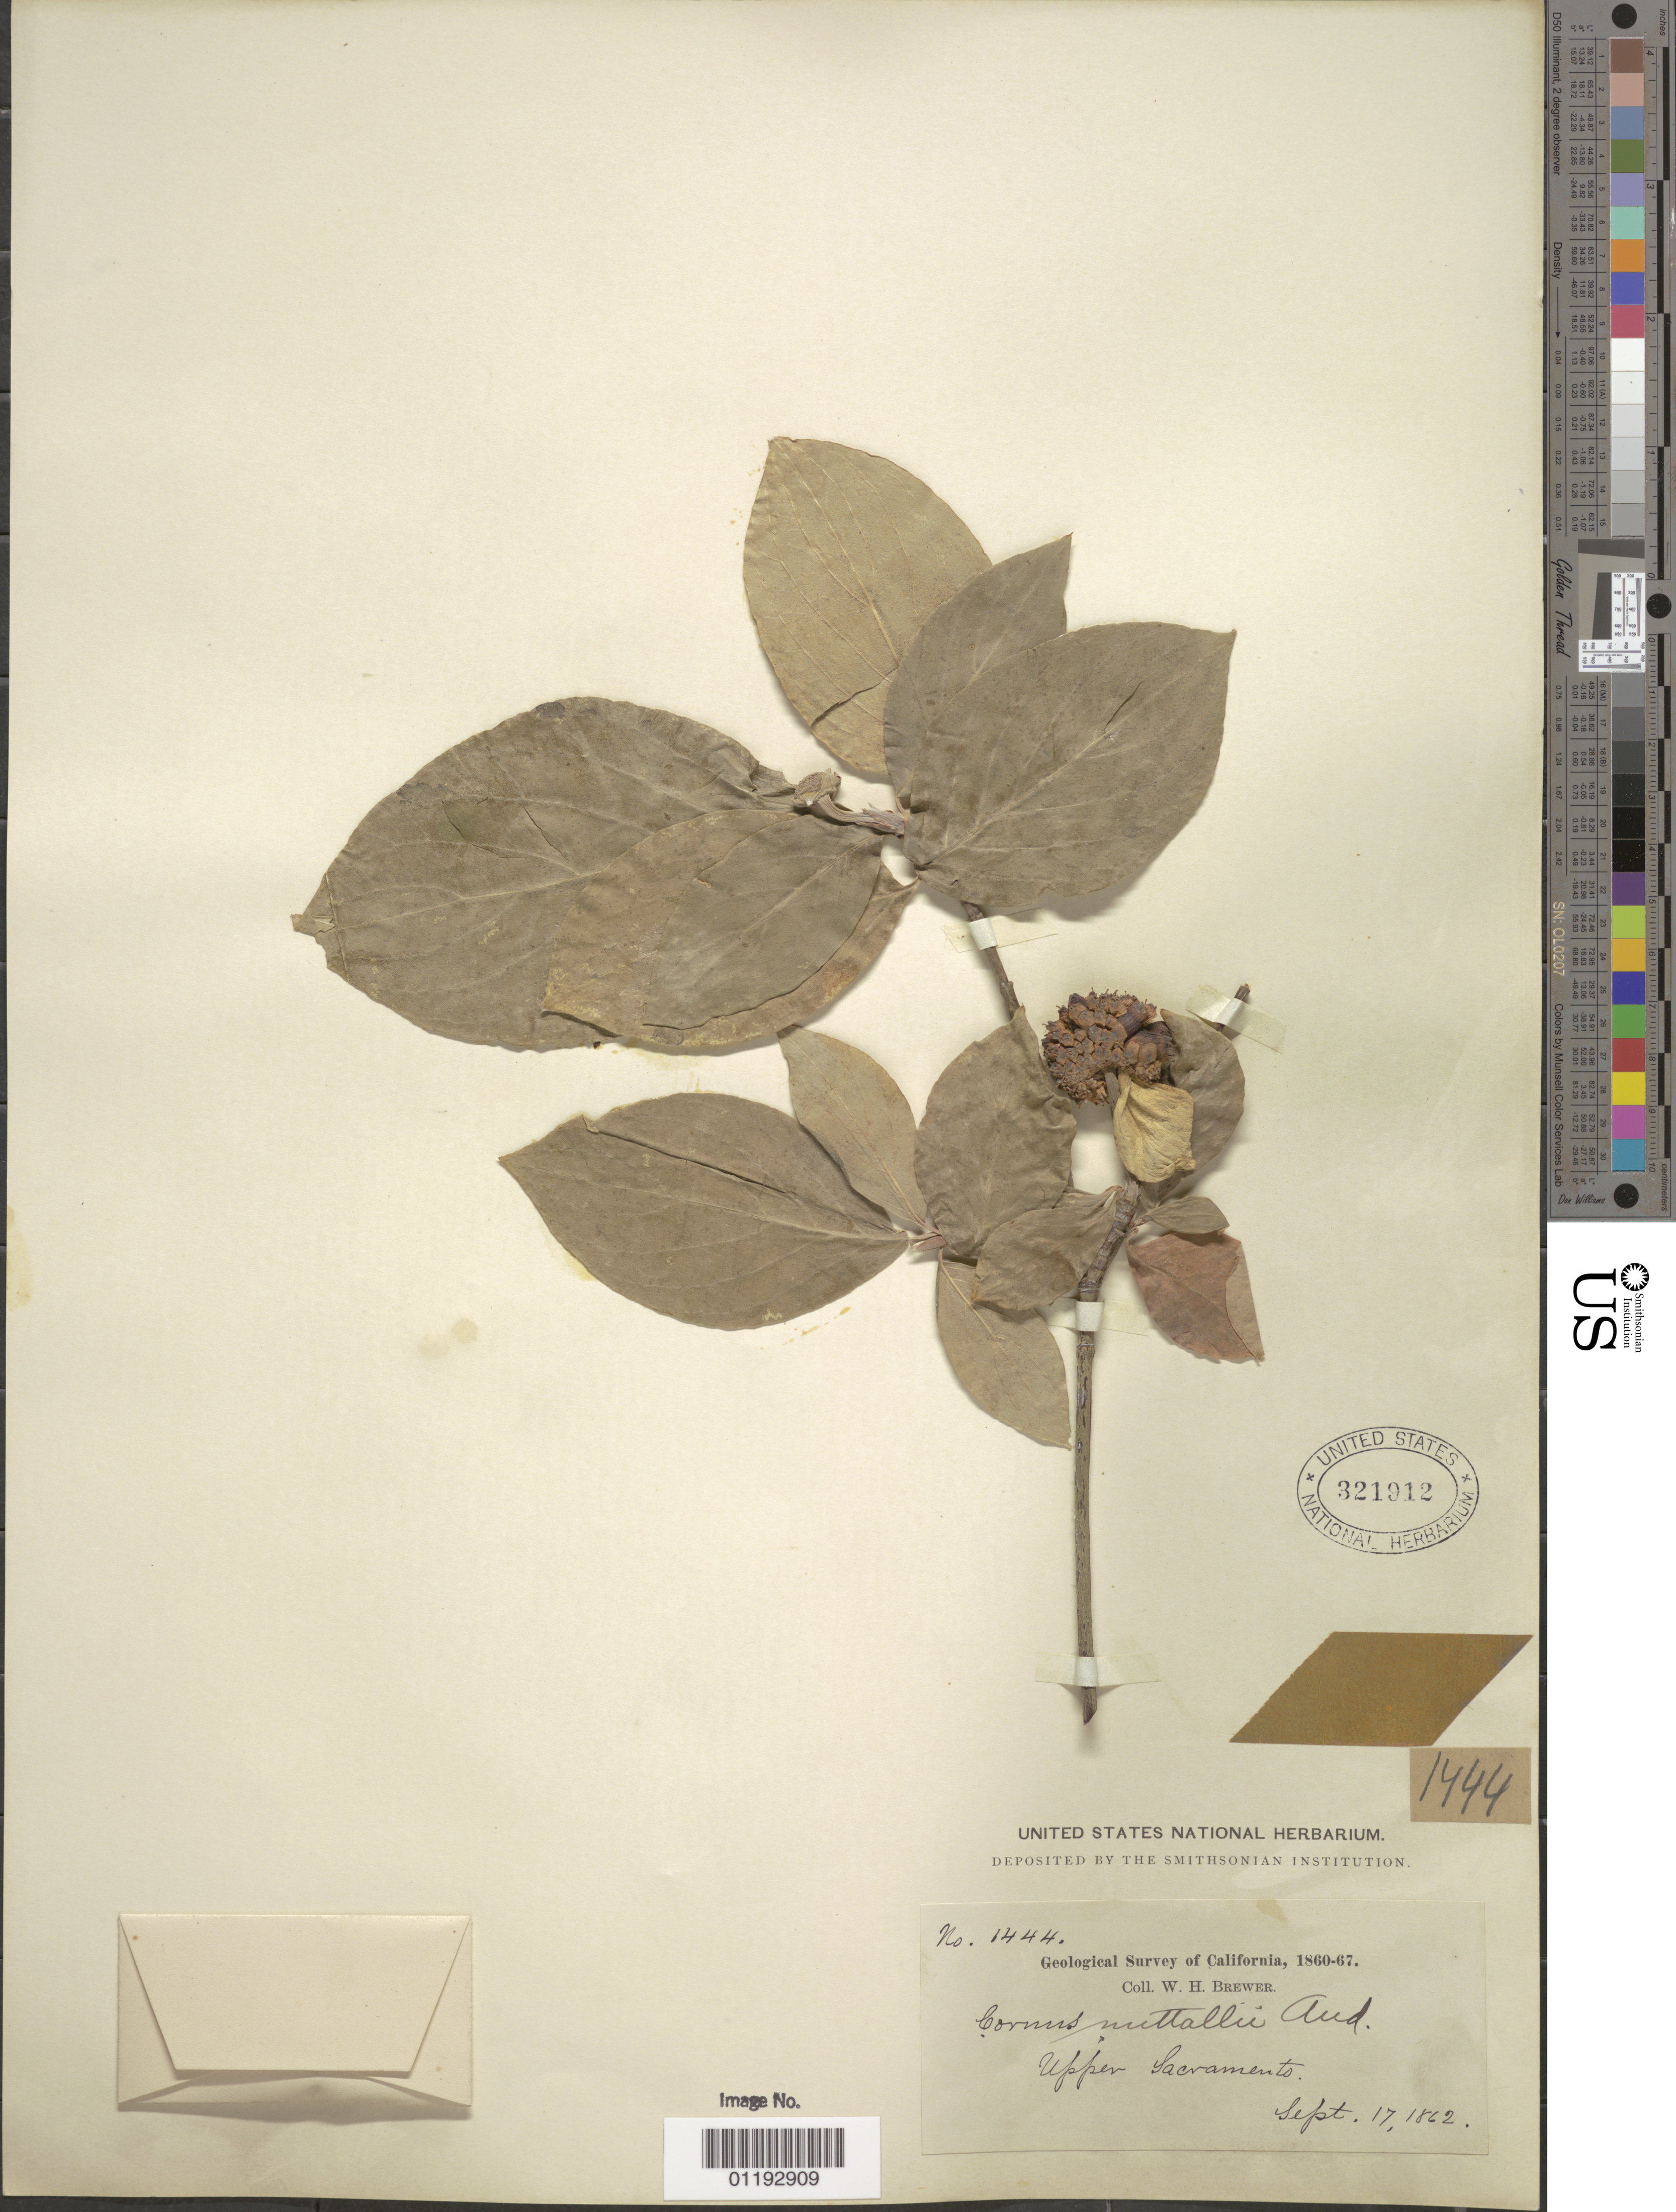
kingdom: Plantae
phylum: Tracheophyta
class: Magnoliopsida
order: Cornales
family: Cornaceae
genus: Cornus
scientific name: Cornus nuttallii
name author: Audubon ex Torr. & A. Gray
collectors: W. H. Brewer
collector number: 1444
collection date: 1862-09-17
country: United States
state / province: California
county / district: Sacramento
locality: Upper Sacramento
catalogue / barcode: US 321912